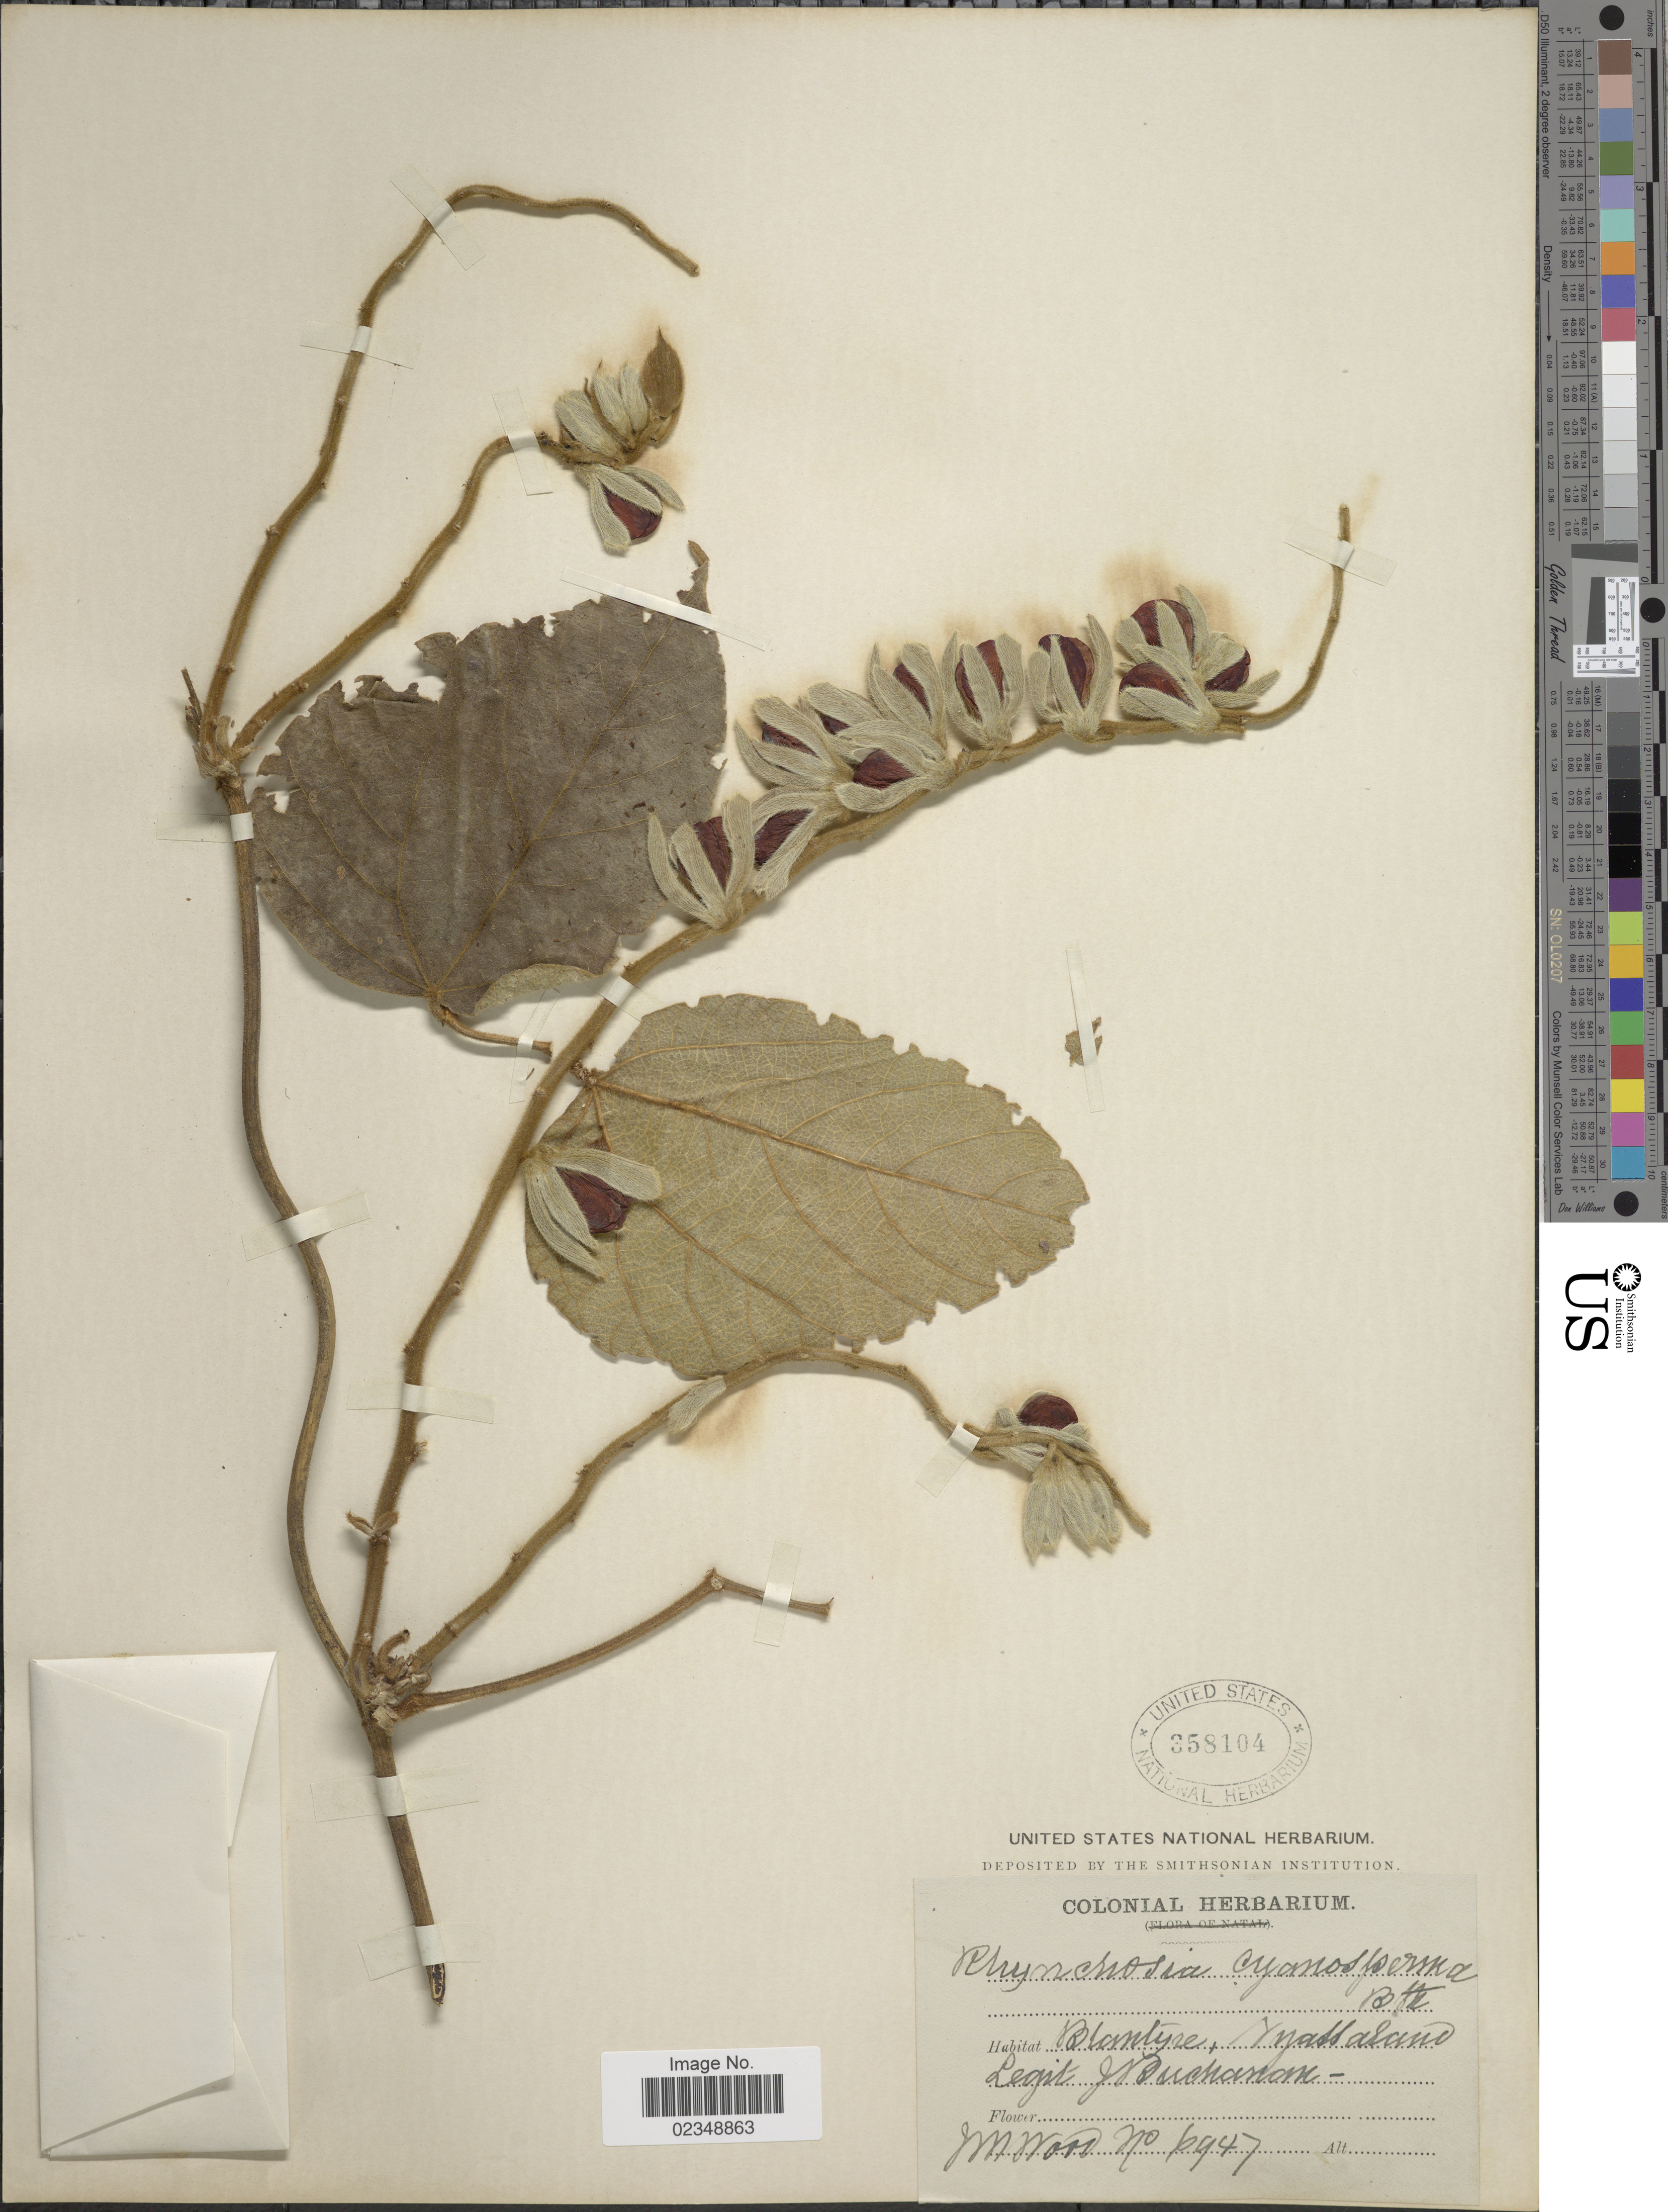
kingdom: Plantae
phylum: Tracheophyta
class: Magnoliopsida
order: Fabales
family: Fabaceae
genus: Rhynchosia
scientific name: Rhynchosia hirta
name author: (Andrews) Meikle & Verdc.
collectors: J. Buchanan & J. M. Wood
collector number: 6947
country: Malawi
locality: Blantyre, Nyassaland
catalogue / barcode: US 358104